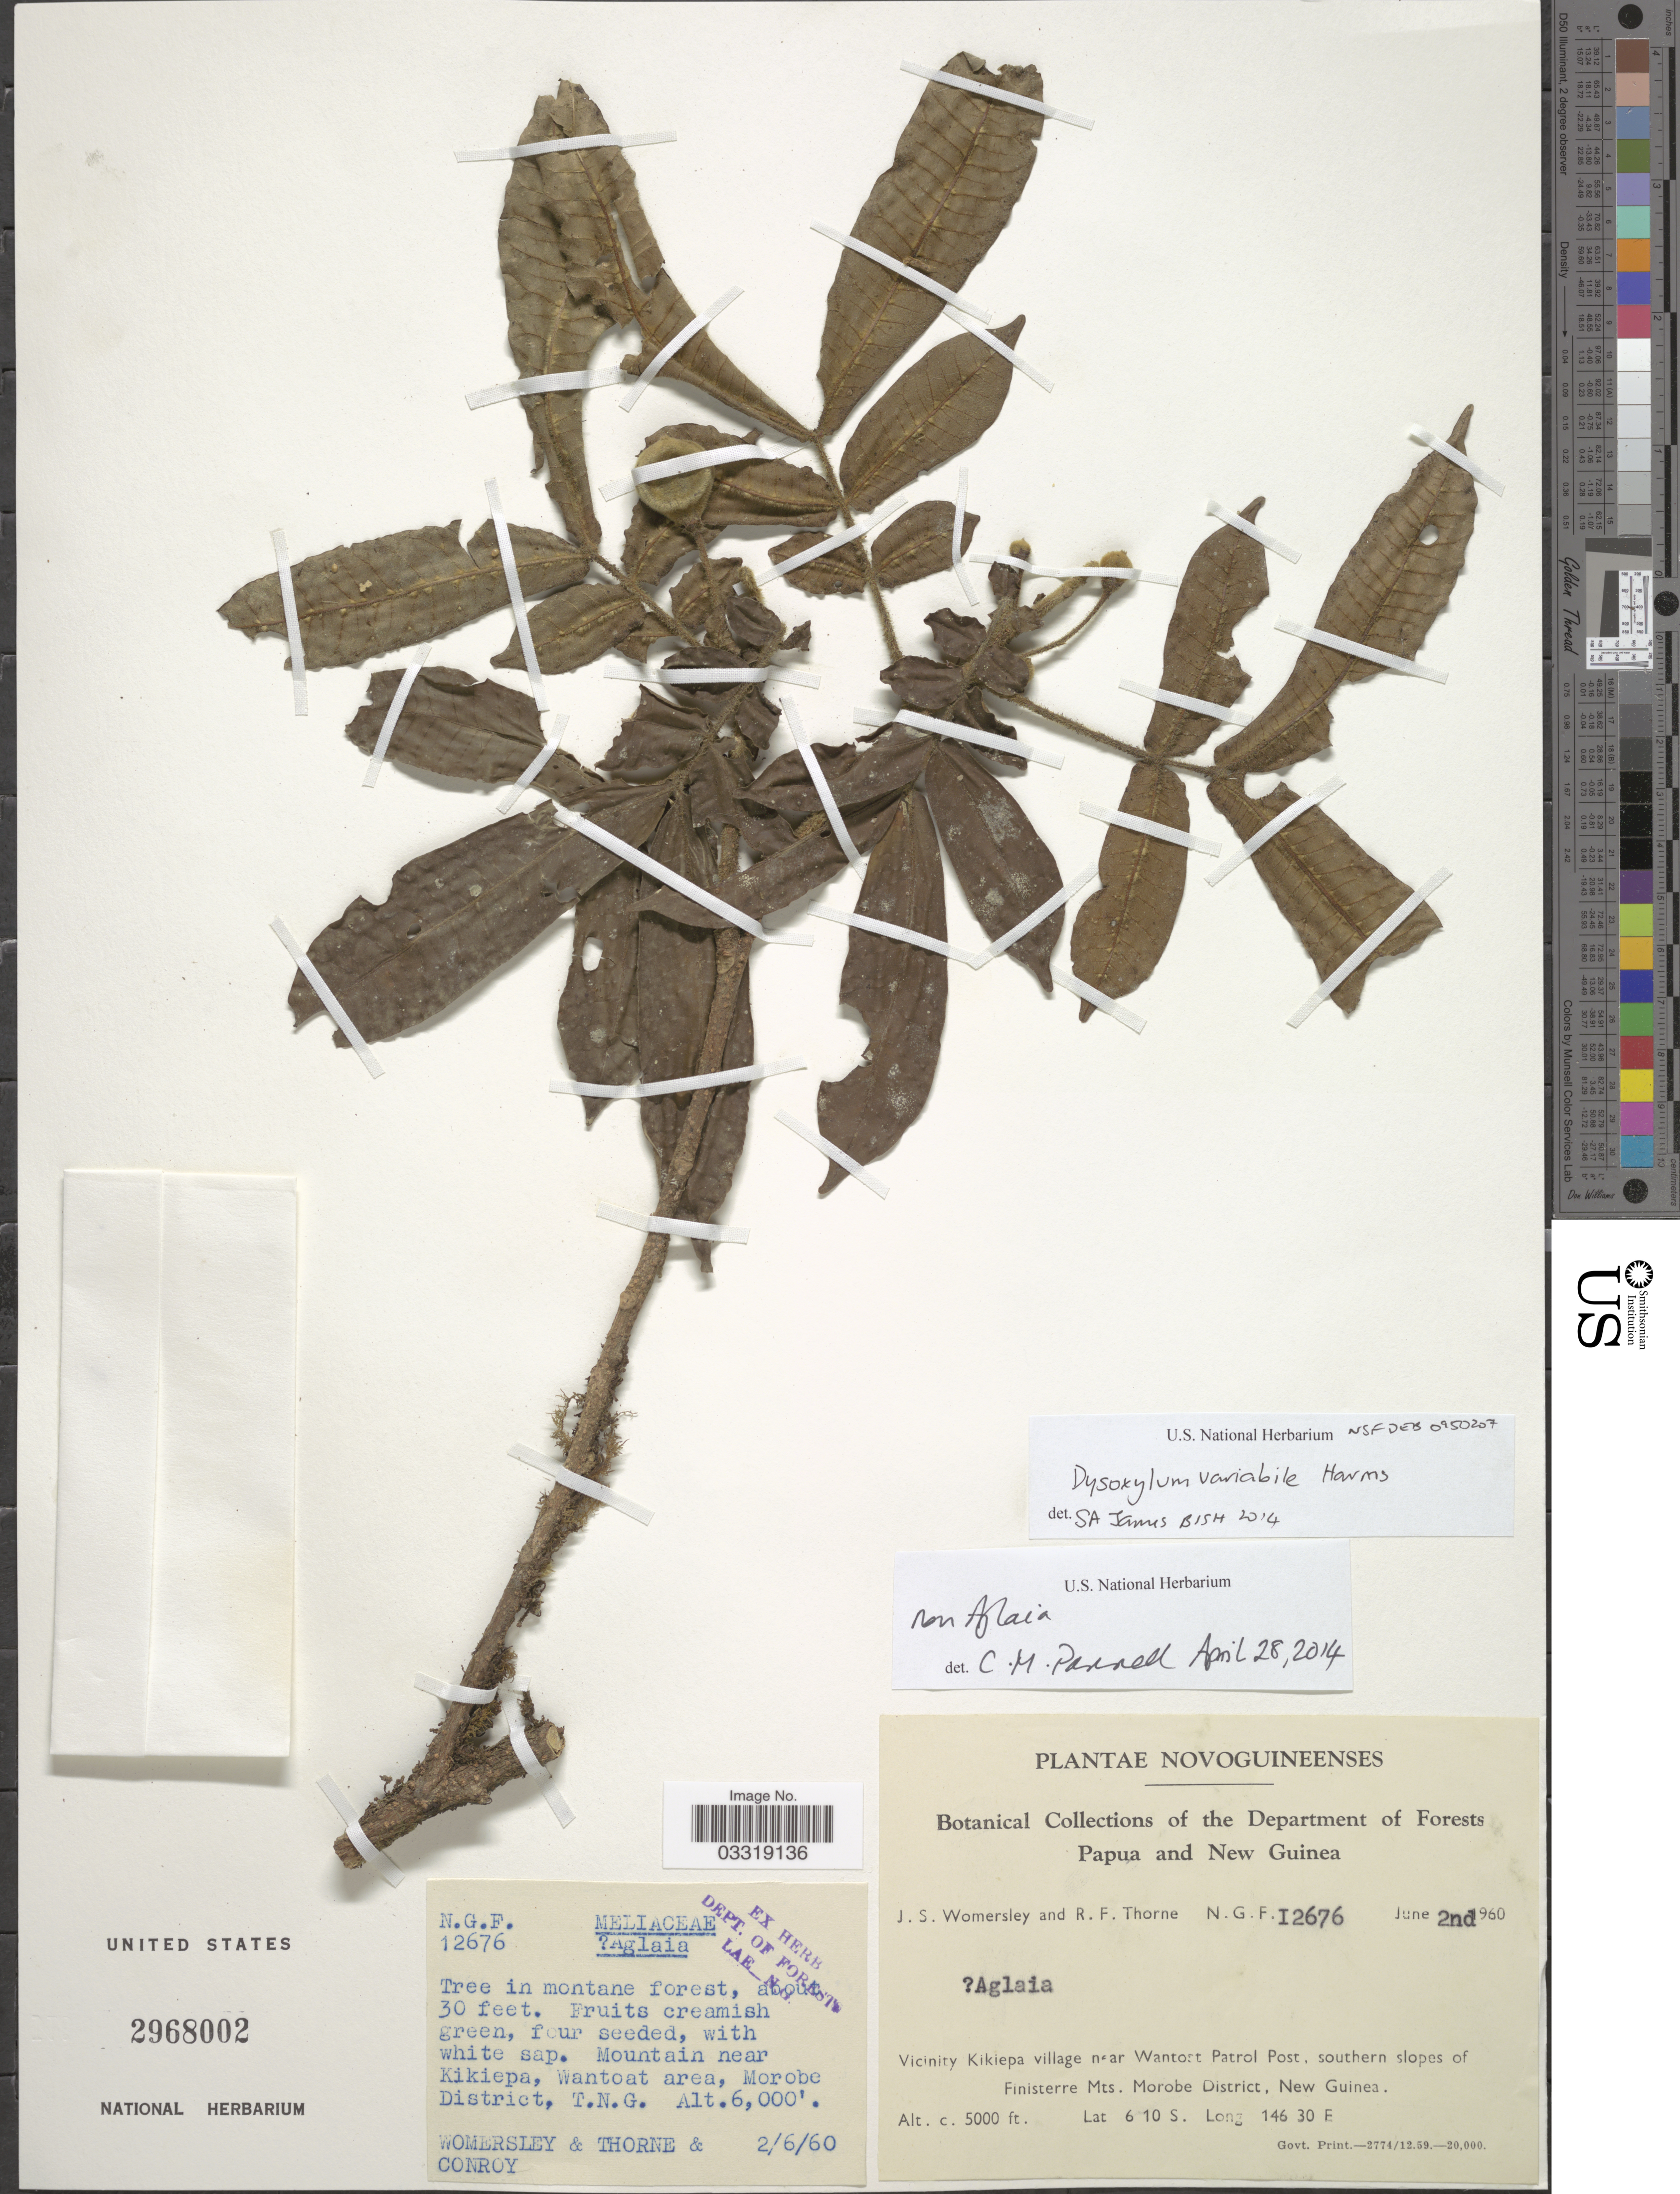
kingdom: Plantae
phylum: Tracheophyta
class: Magnoliopsida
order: Sapindales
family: Meliaceae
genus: Didymocheton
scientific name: Didymocheton variabilis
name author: (Harms) Holzmeyer & Mabb.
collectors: J. S. Womersley & R. Thorne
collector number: NGF 12676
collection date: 1960-06-02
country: Papua New Guinea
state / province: Morobe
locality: Novoguineenses. Papua and New Guinea. Vicinity Kikiepa village near Wantoat Patrol Post, southern slopes of Finisterre Mts. New Guinea. Mountain near Kikiepa, Wantoat area, Morobe District, T.N.G.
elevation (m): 1524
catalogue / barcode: US 2968002